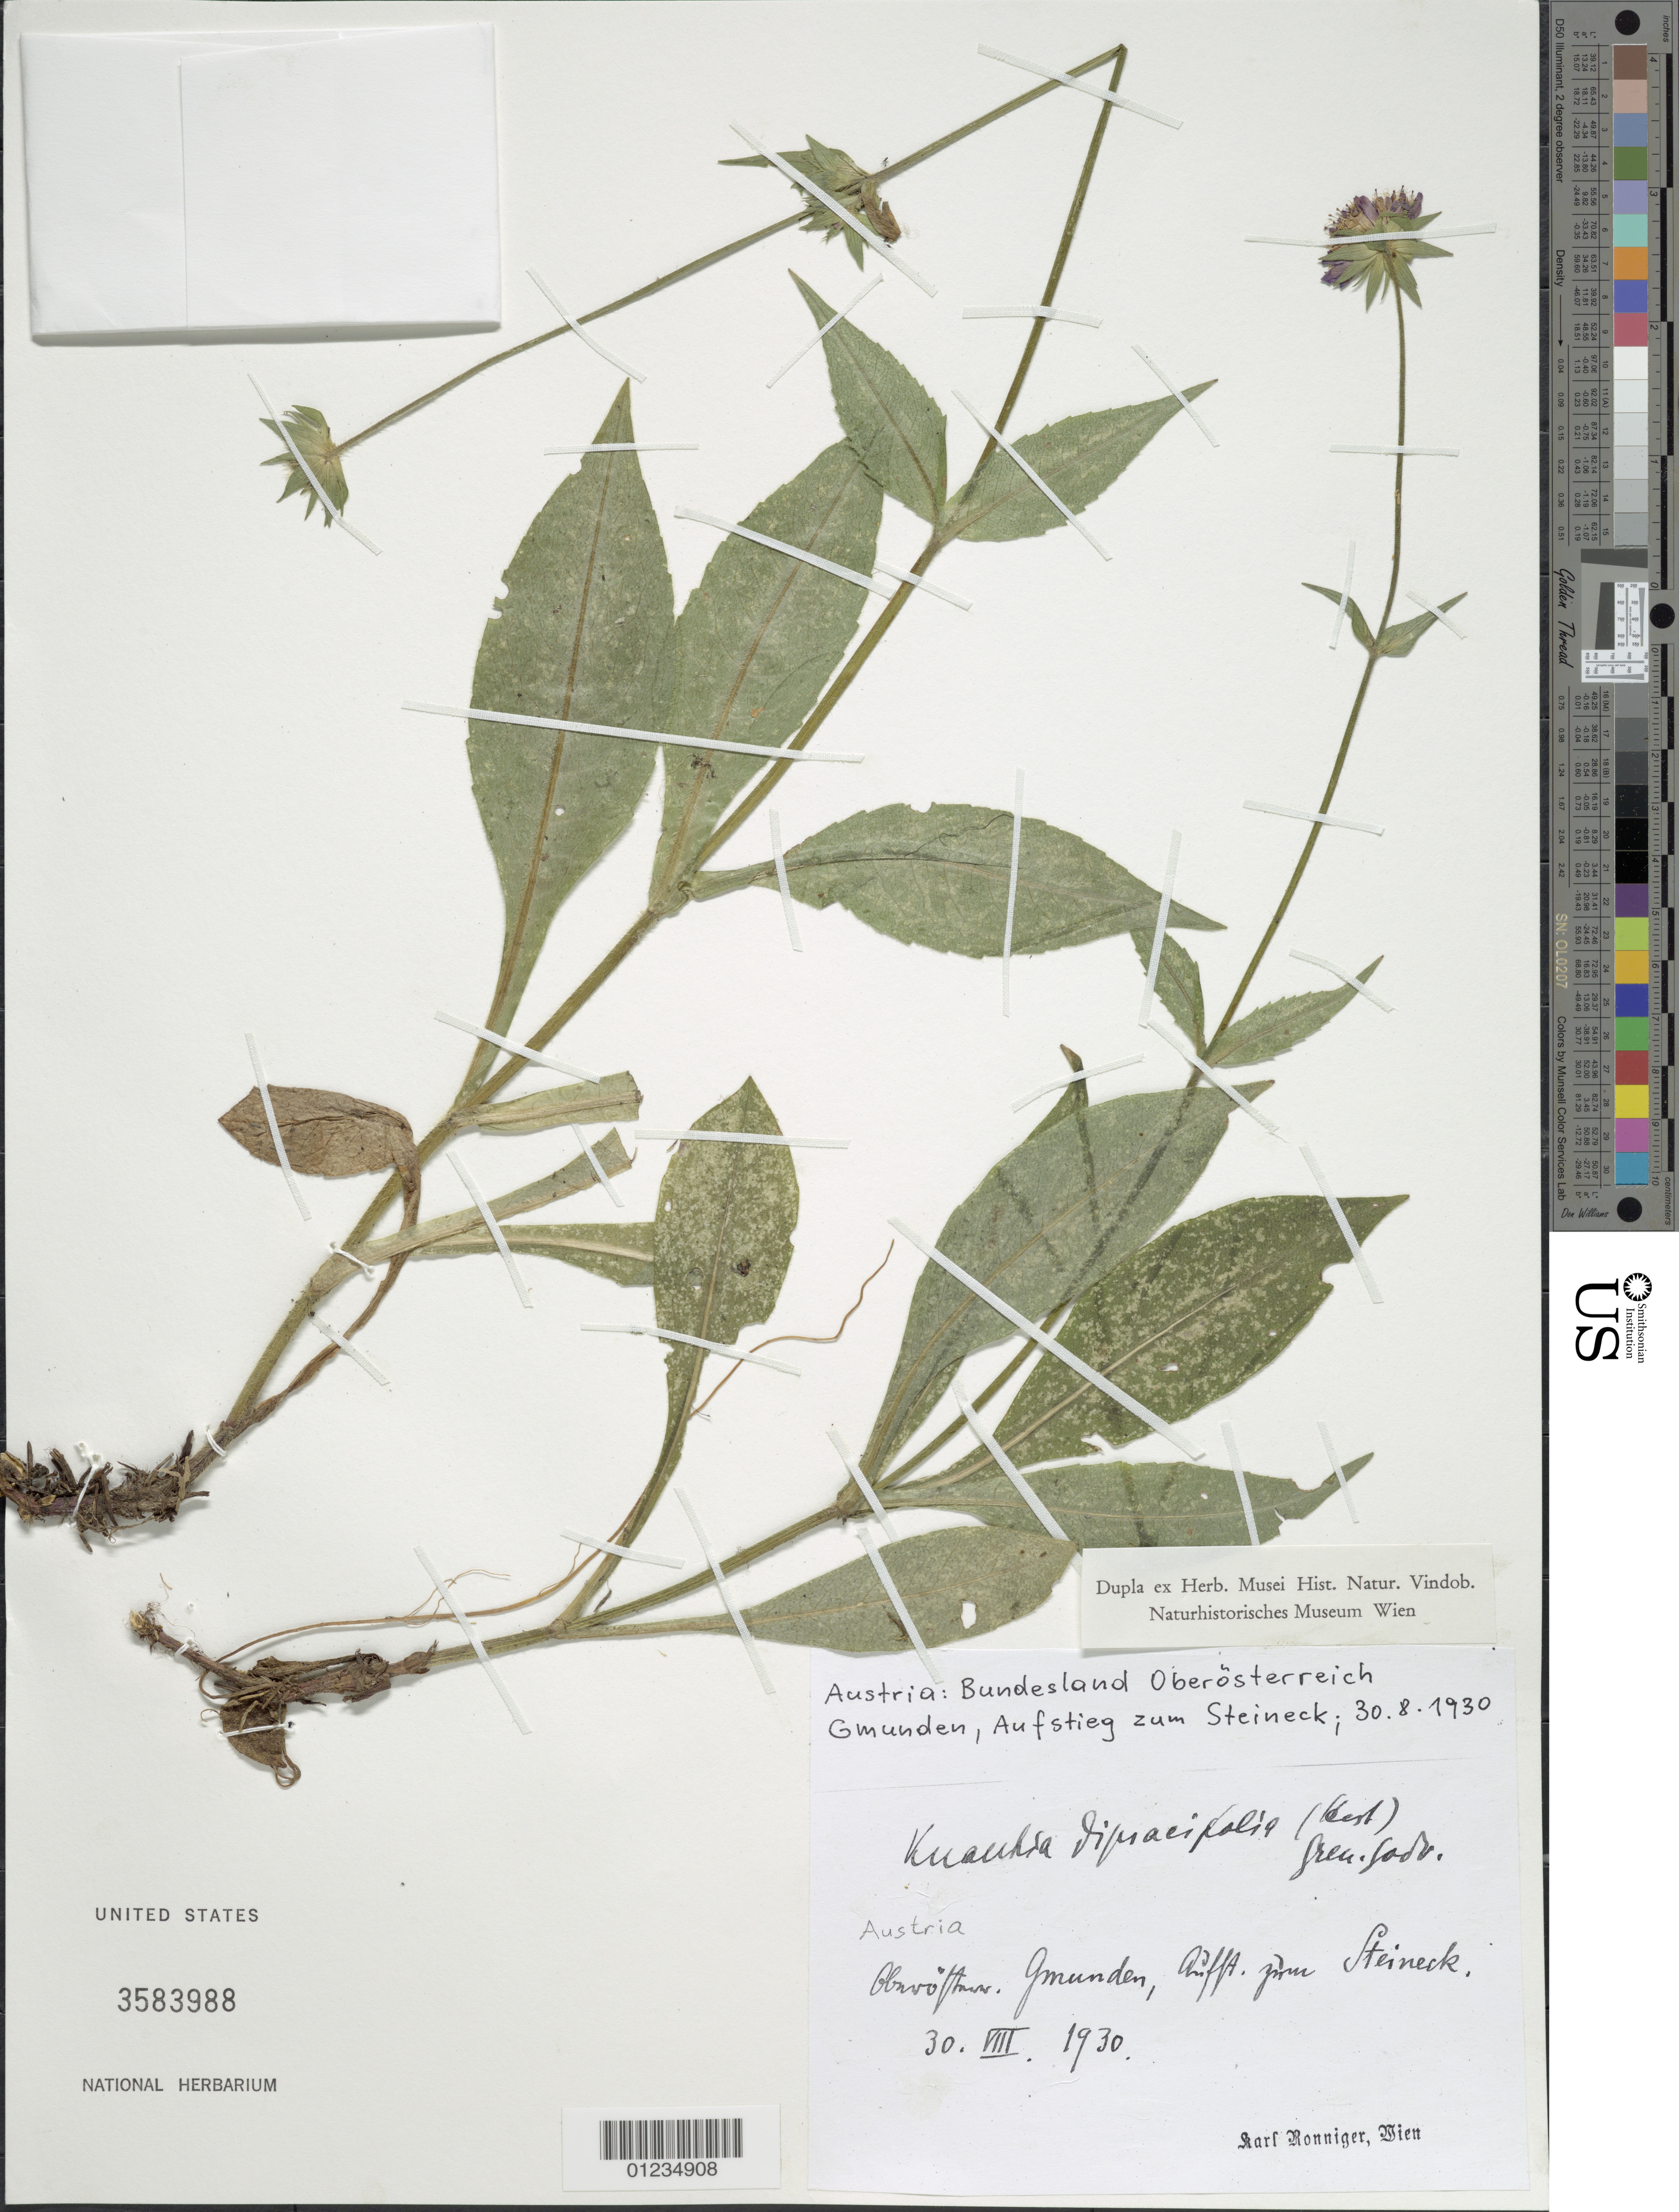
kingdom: Plantae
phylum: Tracheophyta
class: Magnoliopsida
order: Dipsacales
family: Caprifoliaceae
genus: Knautia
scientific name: Knautia dipsacifolia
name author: (Host) Kreutzer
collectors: K. Ronniger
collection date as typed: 30.8.1930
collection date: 1930-08-30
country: Austria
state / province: Oberosterreich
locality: Bundesland Oberosterreich, Gmunden, Aufstieg zum Steineck.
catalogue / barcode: US 3583988